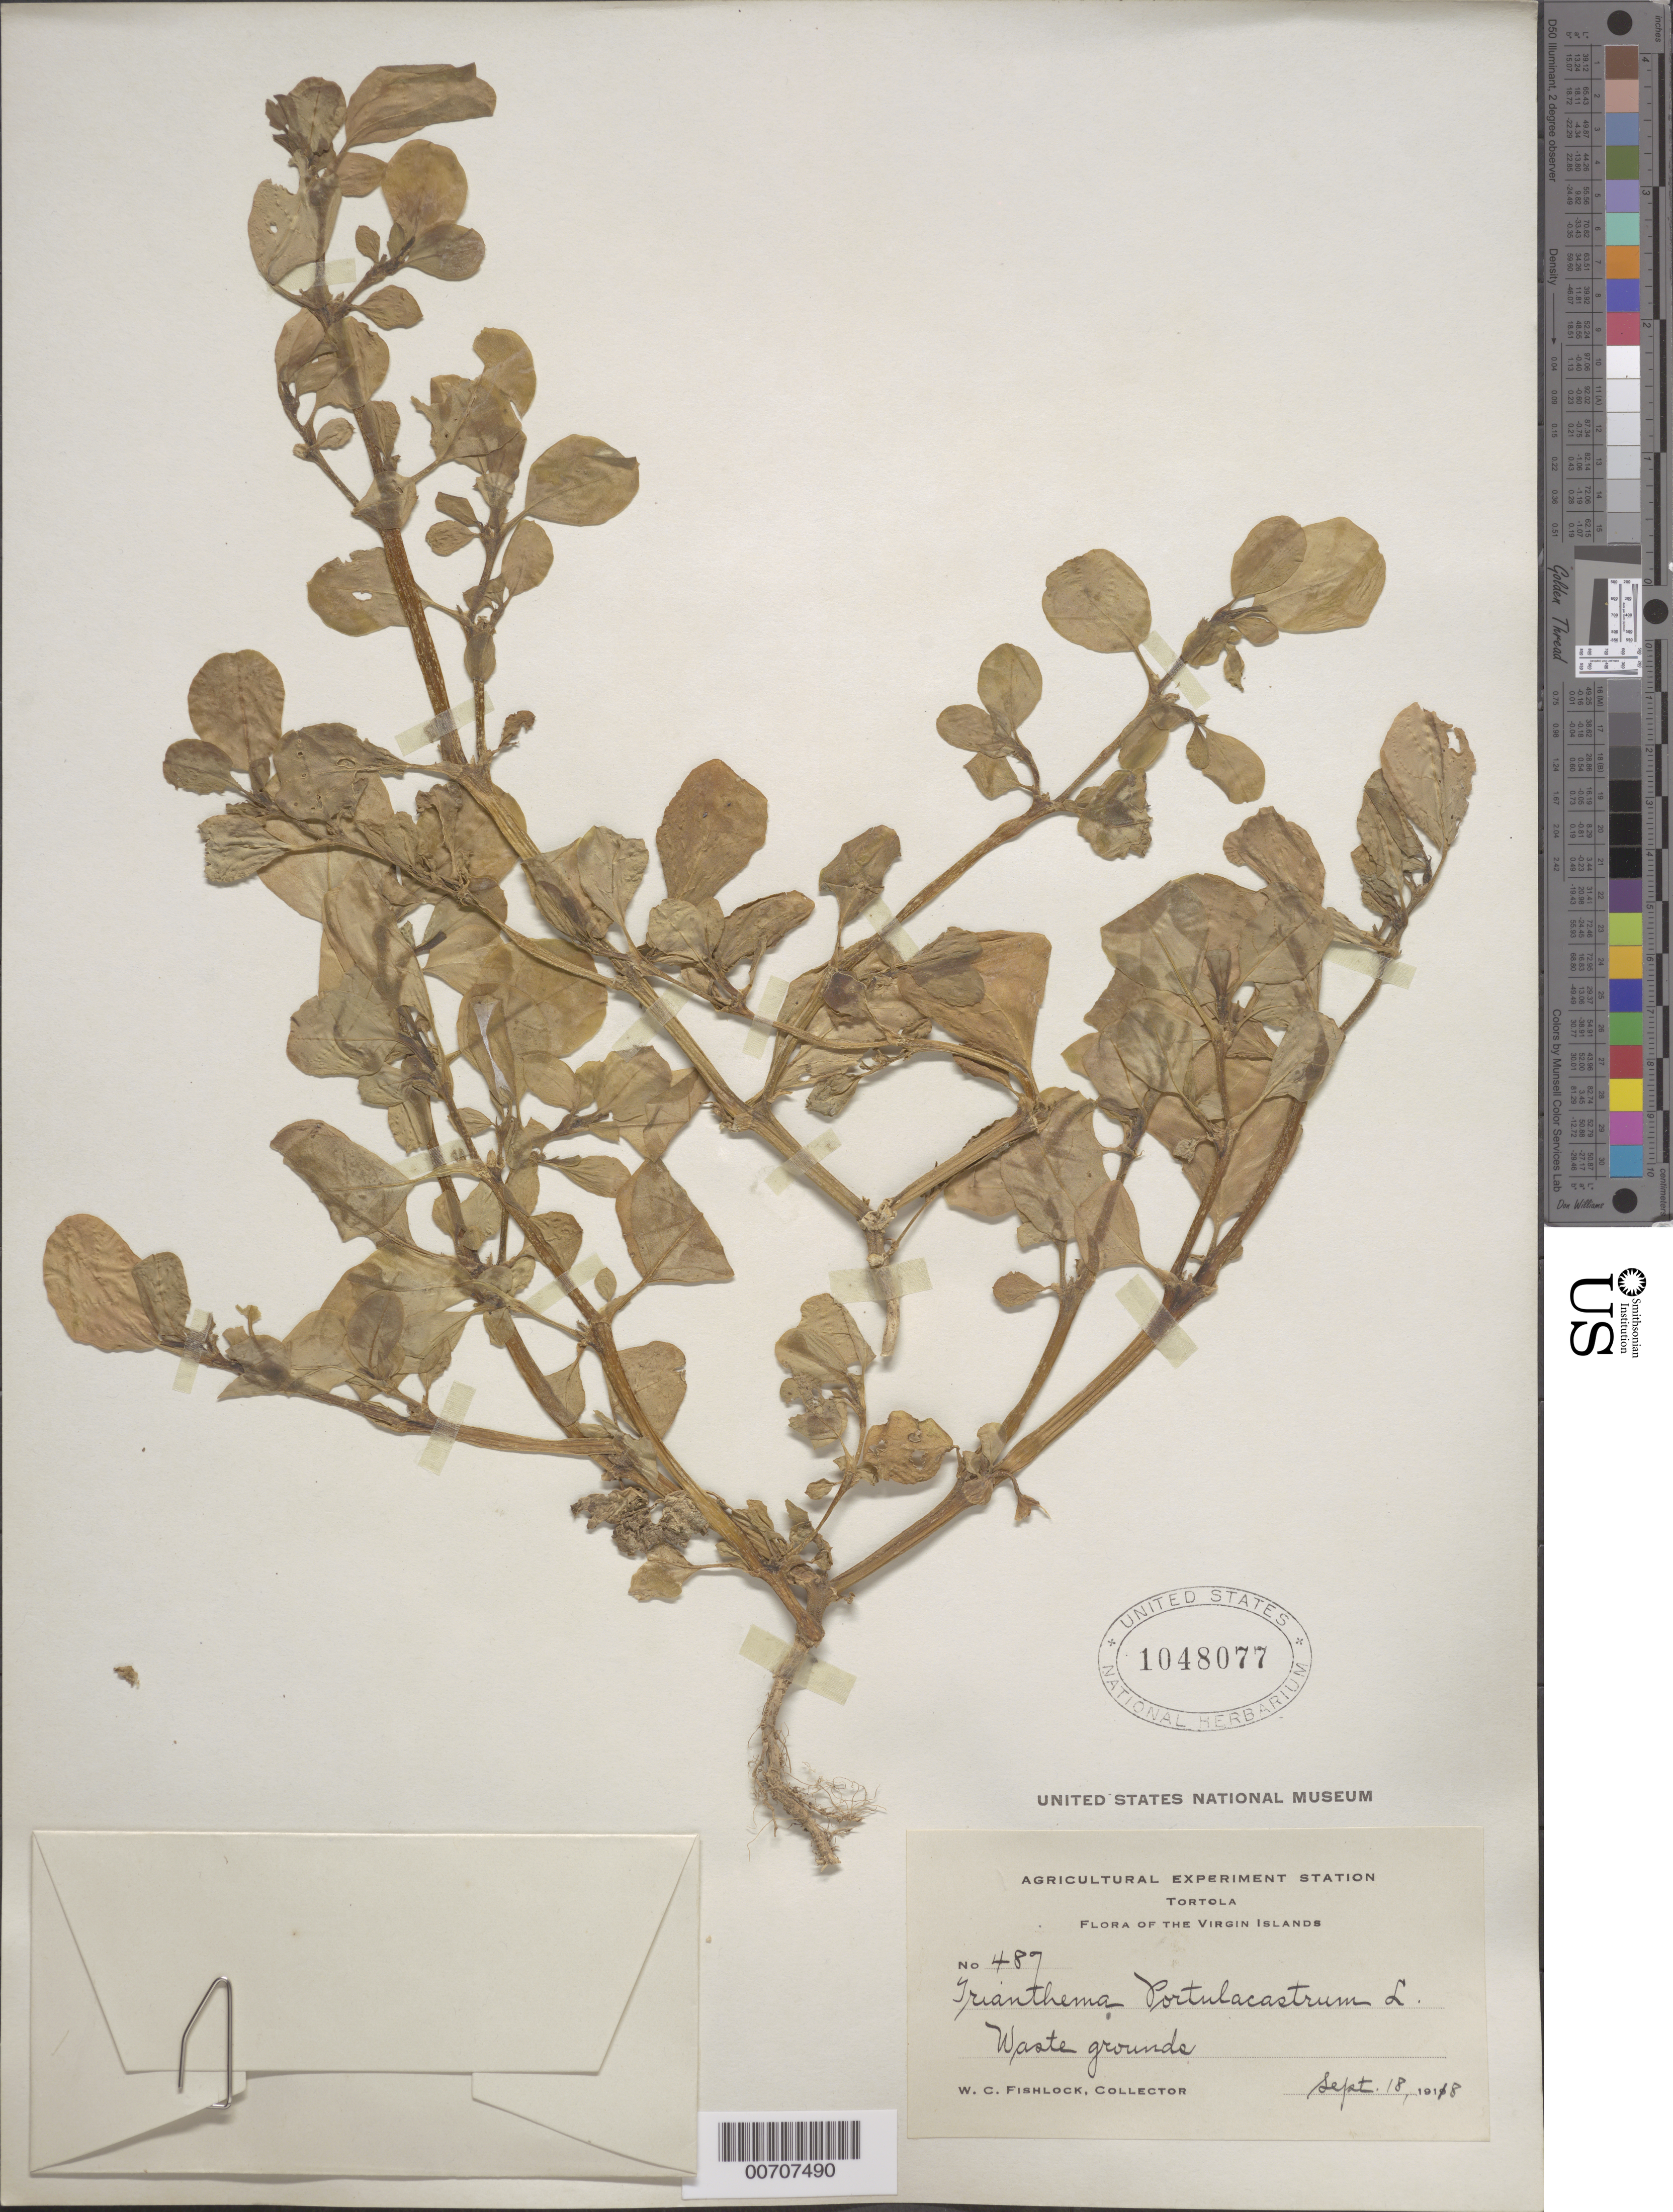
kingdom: Plantae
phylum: Tracheophyta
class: Magnoliopsida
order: Caryophyllales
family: Aizoaceae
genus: Trianthema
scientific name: Trianthema portulacastrum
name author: L.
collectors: W. Fishlock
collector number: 489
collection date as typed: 18 Sep 1918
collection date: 1918-09-18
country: British Virgin Islands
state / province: Tortola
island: Tortola Island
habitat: Waste grounds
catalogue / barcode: US 1048077